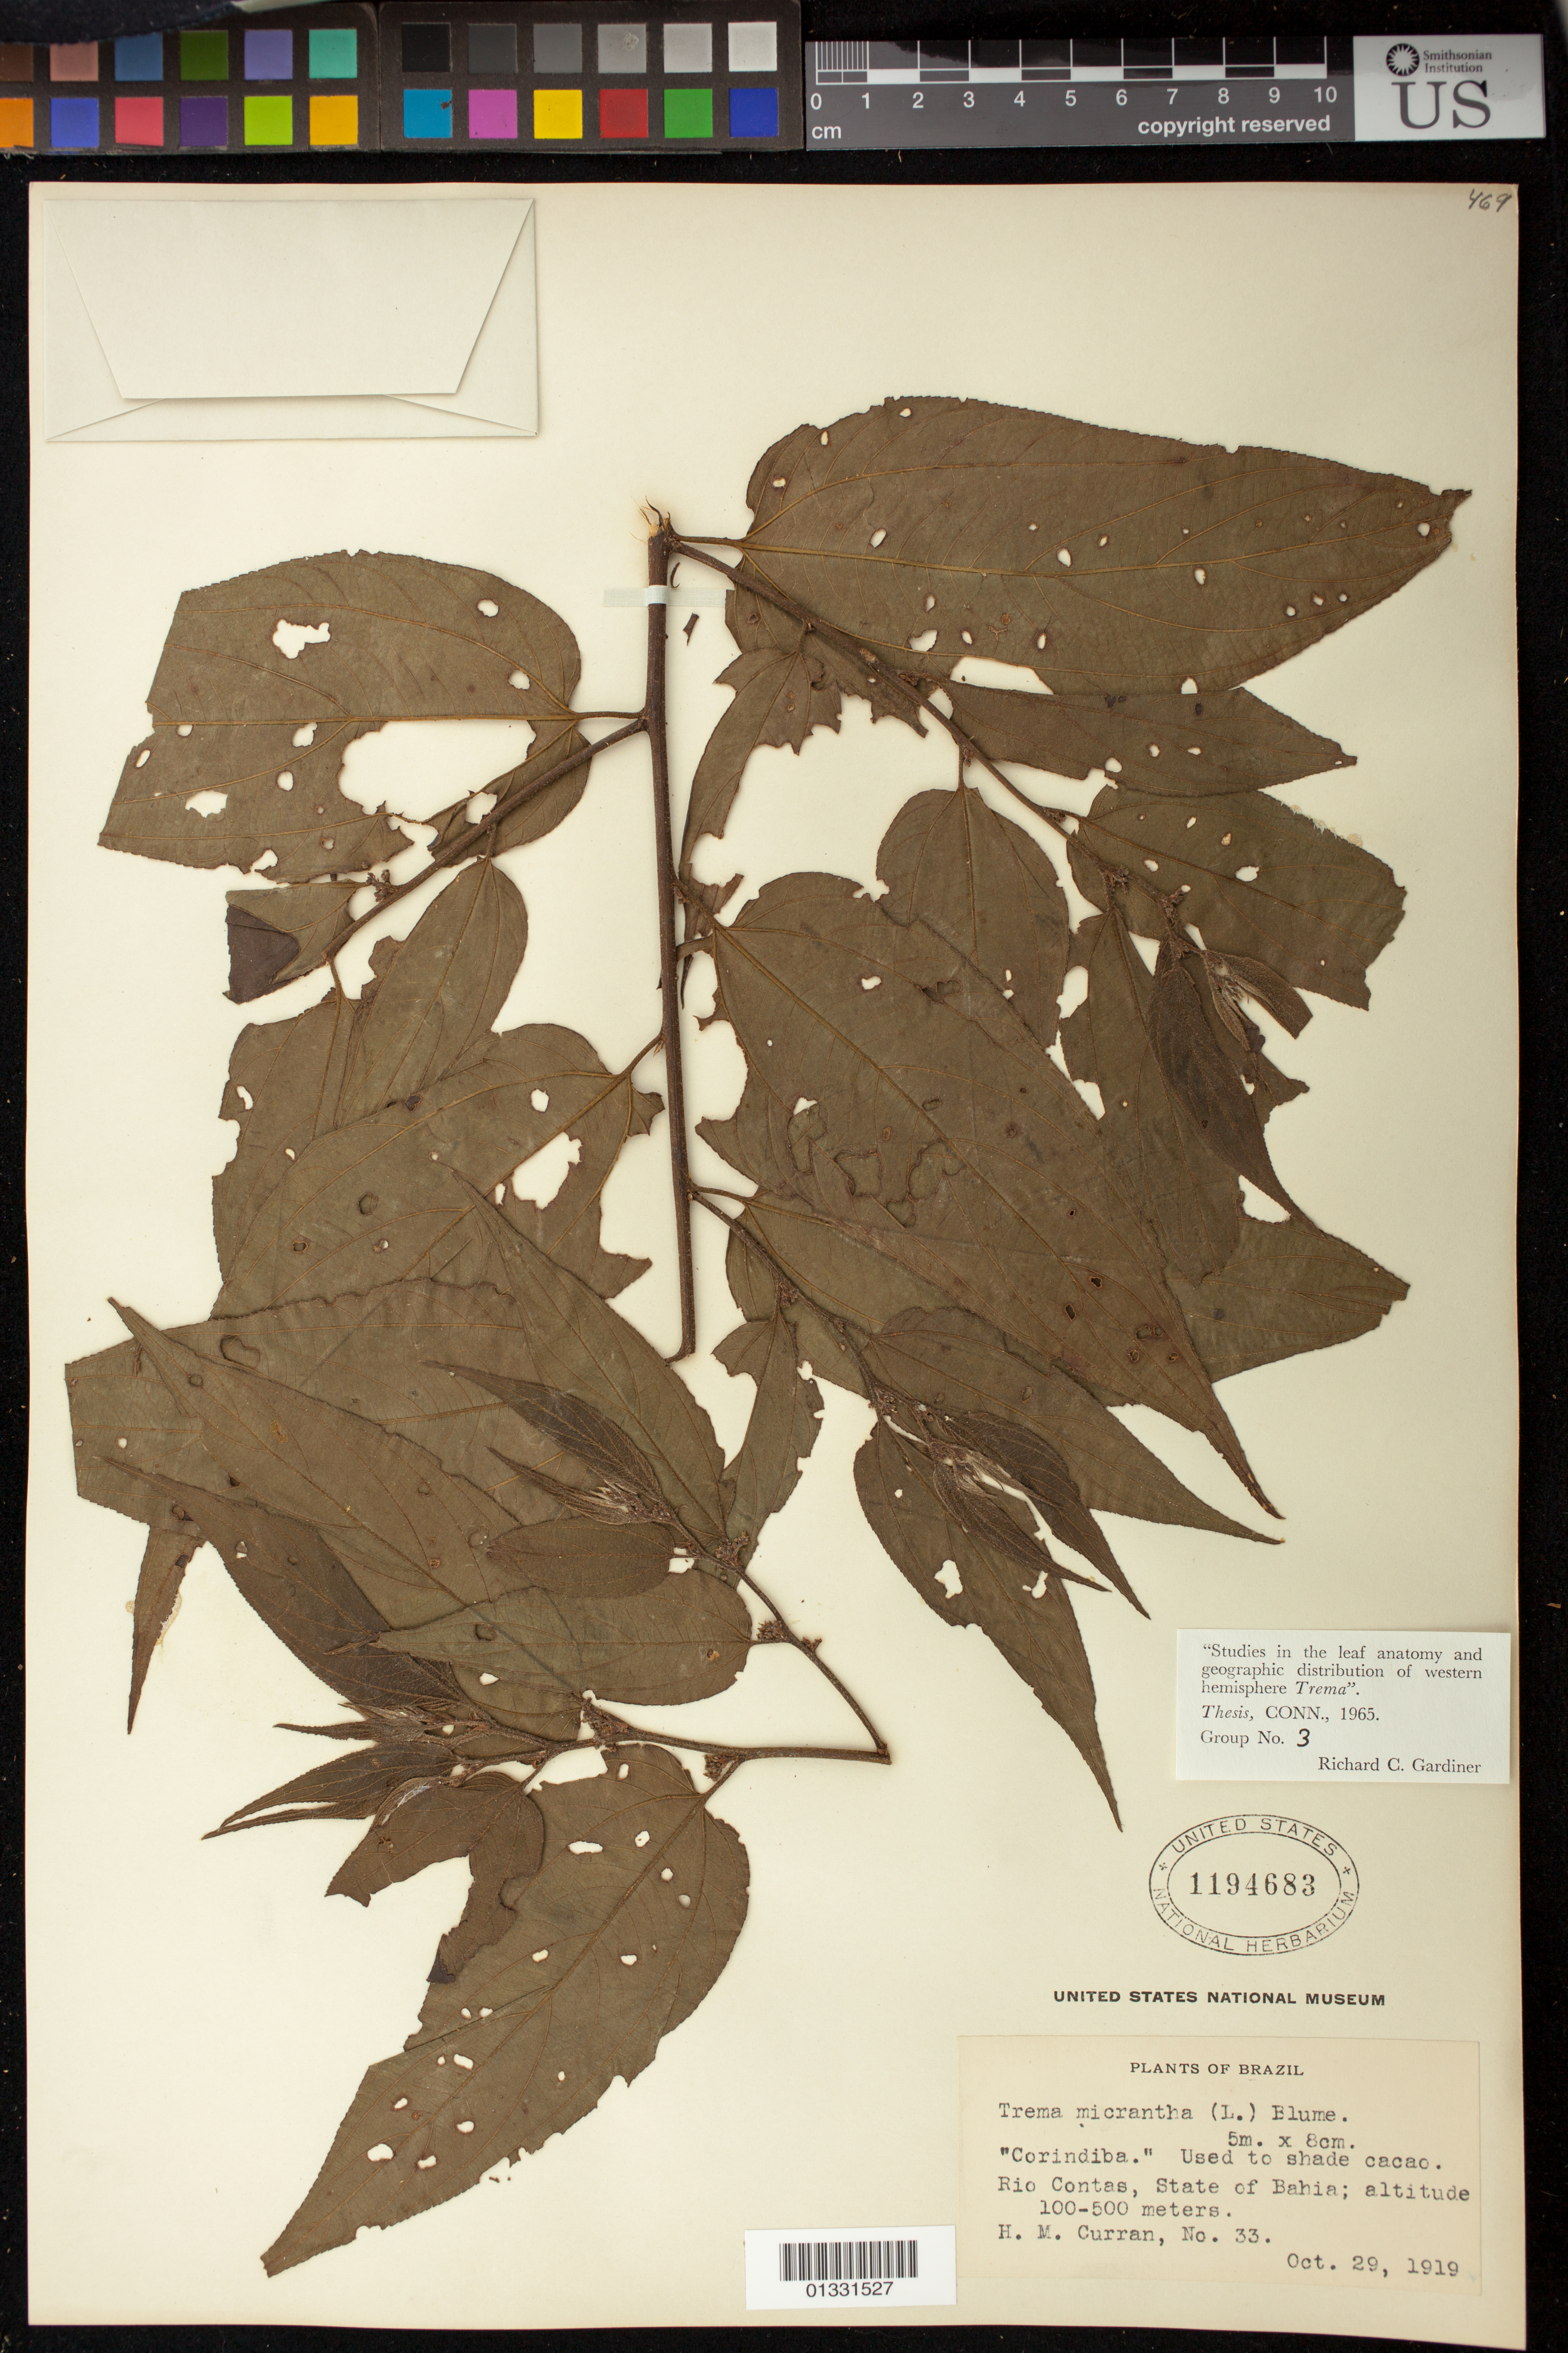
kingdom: Plantae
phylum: Tracheophyta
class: Magnoliopsida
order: Rosales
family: Cannabaceae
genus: Trema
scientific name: Trema micranthum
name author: (L.) Blume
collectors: H. M. Curran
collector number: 33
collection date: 1919-10-29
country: Brazil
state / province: Bahia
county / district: Rio de Contas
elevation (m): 100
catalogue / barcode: US 1194683